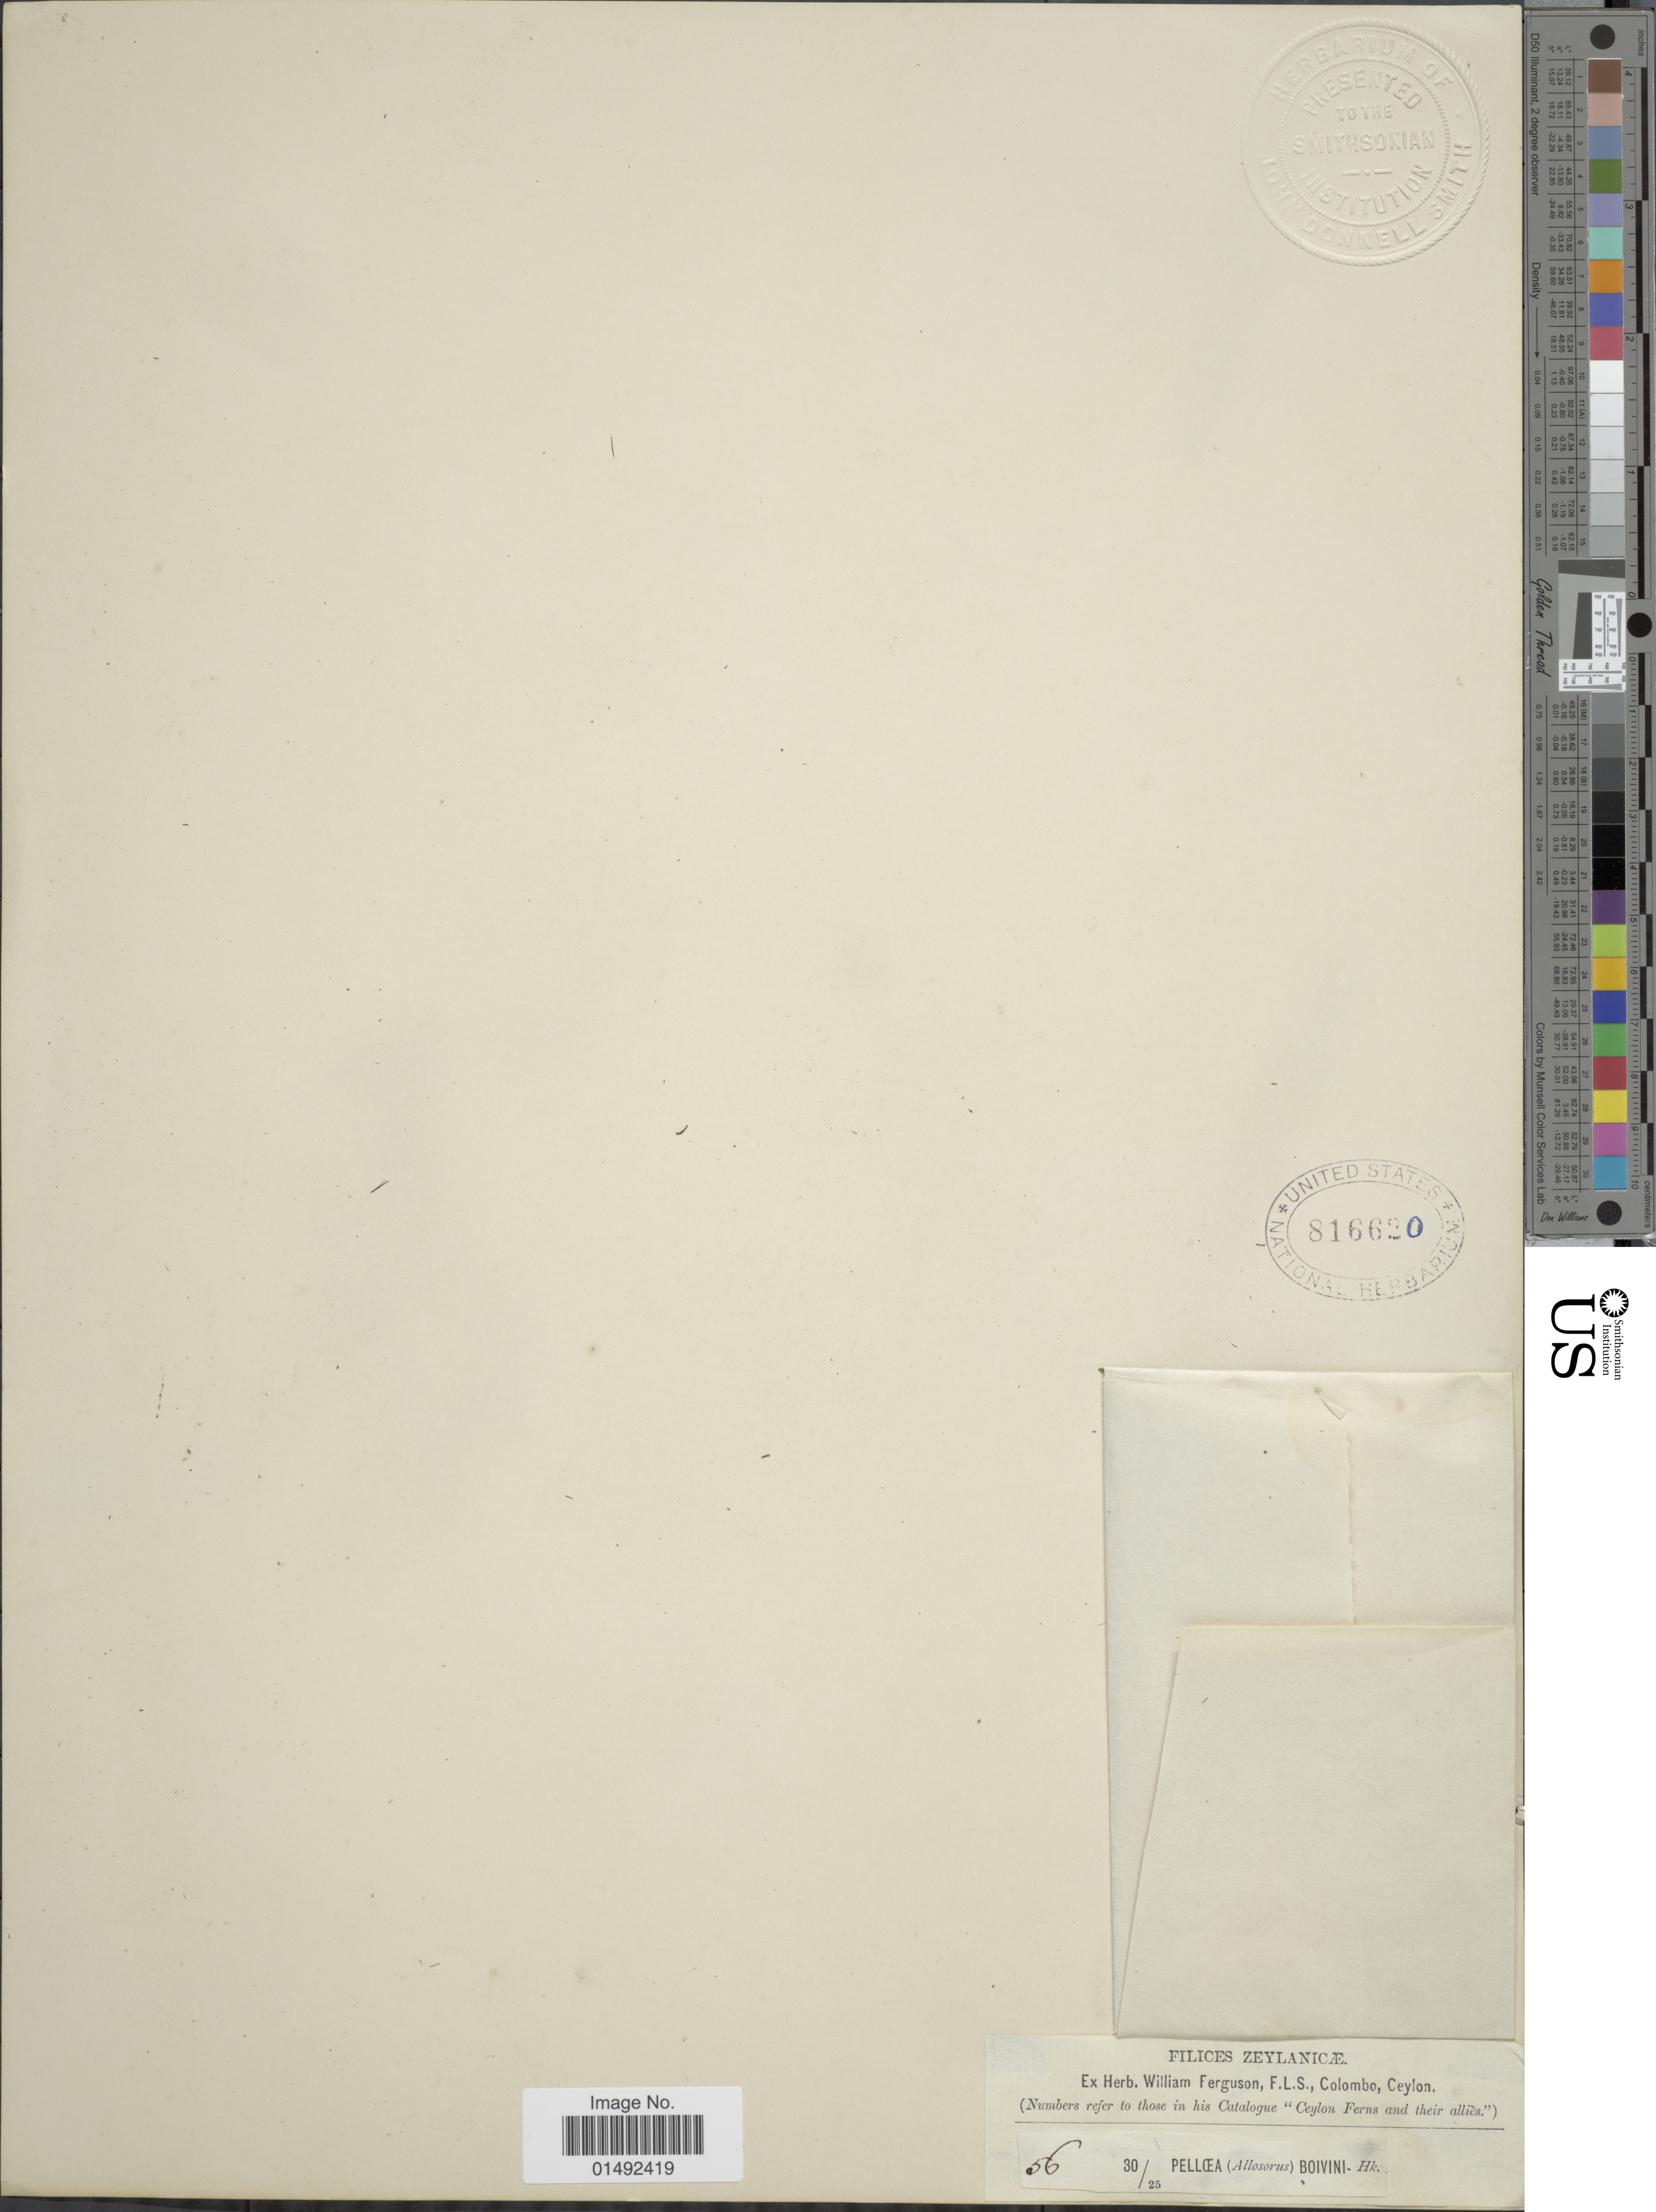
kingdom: Plantae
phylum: Tracheophyta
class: Polypodiopsida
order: Polypodiales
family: Pteridaceae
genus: Pellaea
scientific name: Pellaea boivinii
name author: Hook.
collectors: ex herb. W. Ferguson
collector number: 56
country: Sri Lanka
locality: Ceylon, Filices Zeylanicæ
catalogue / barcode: US 816620